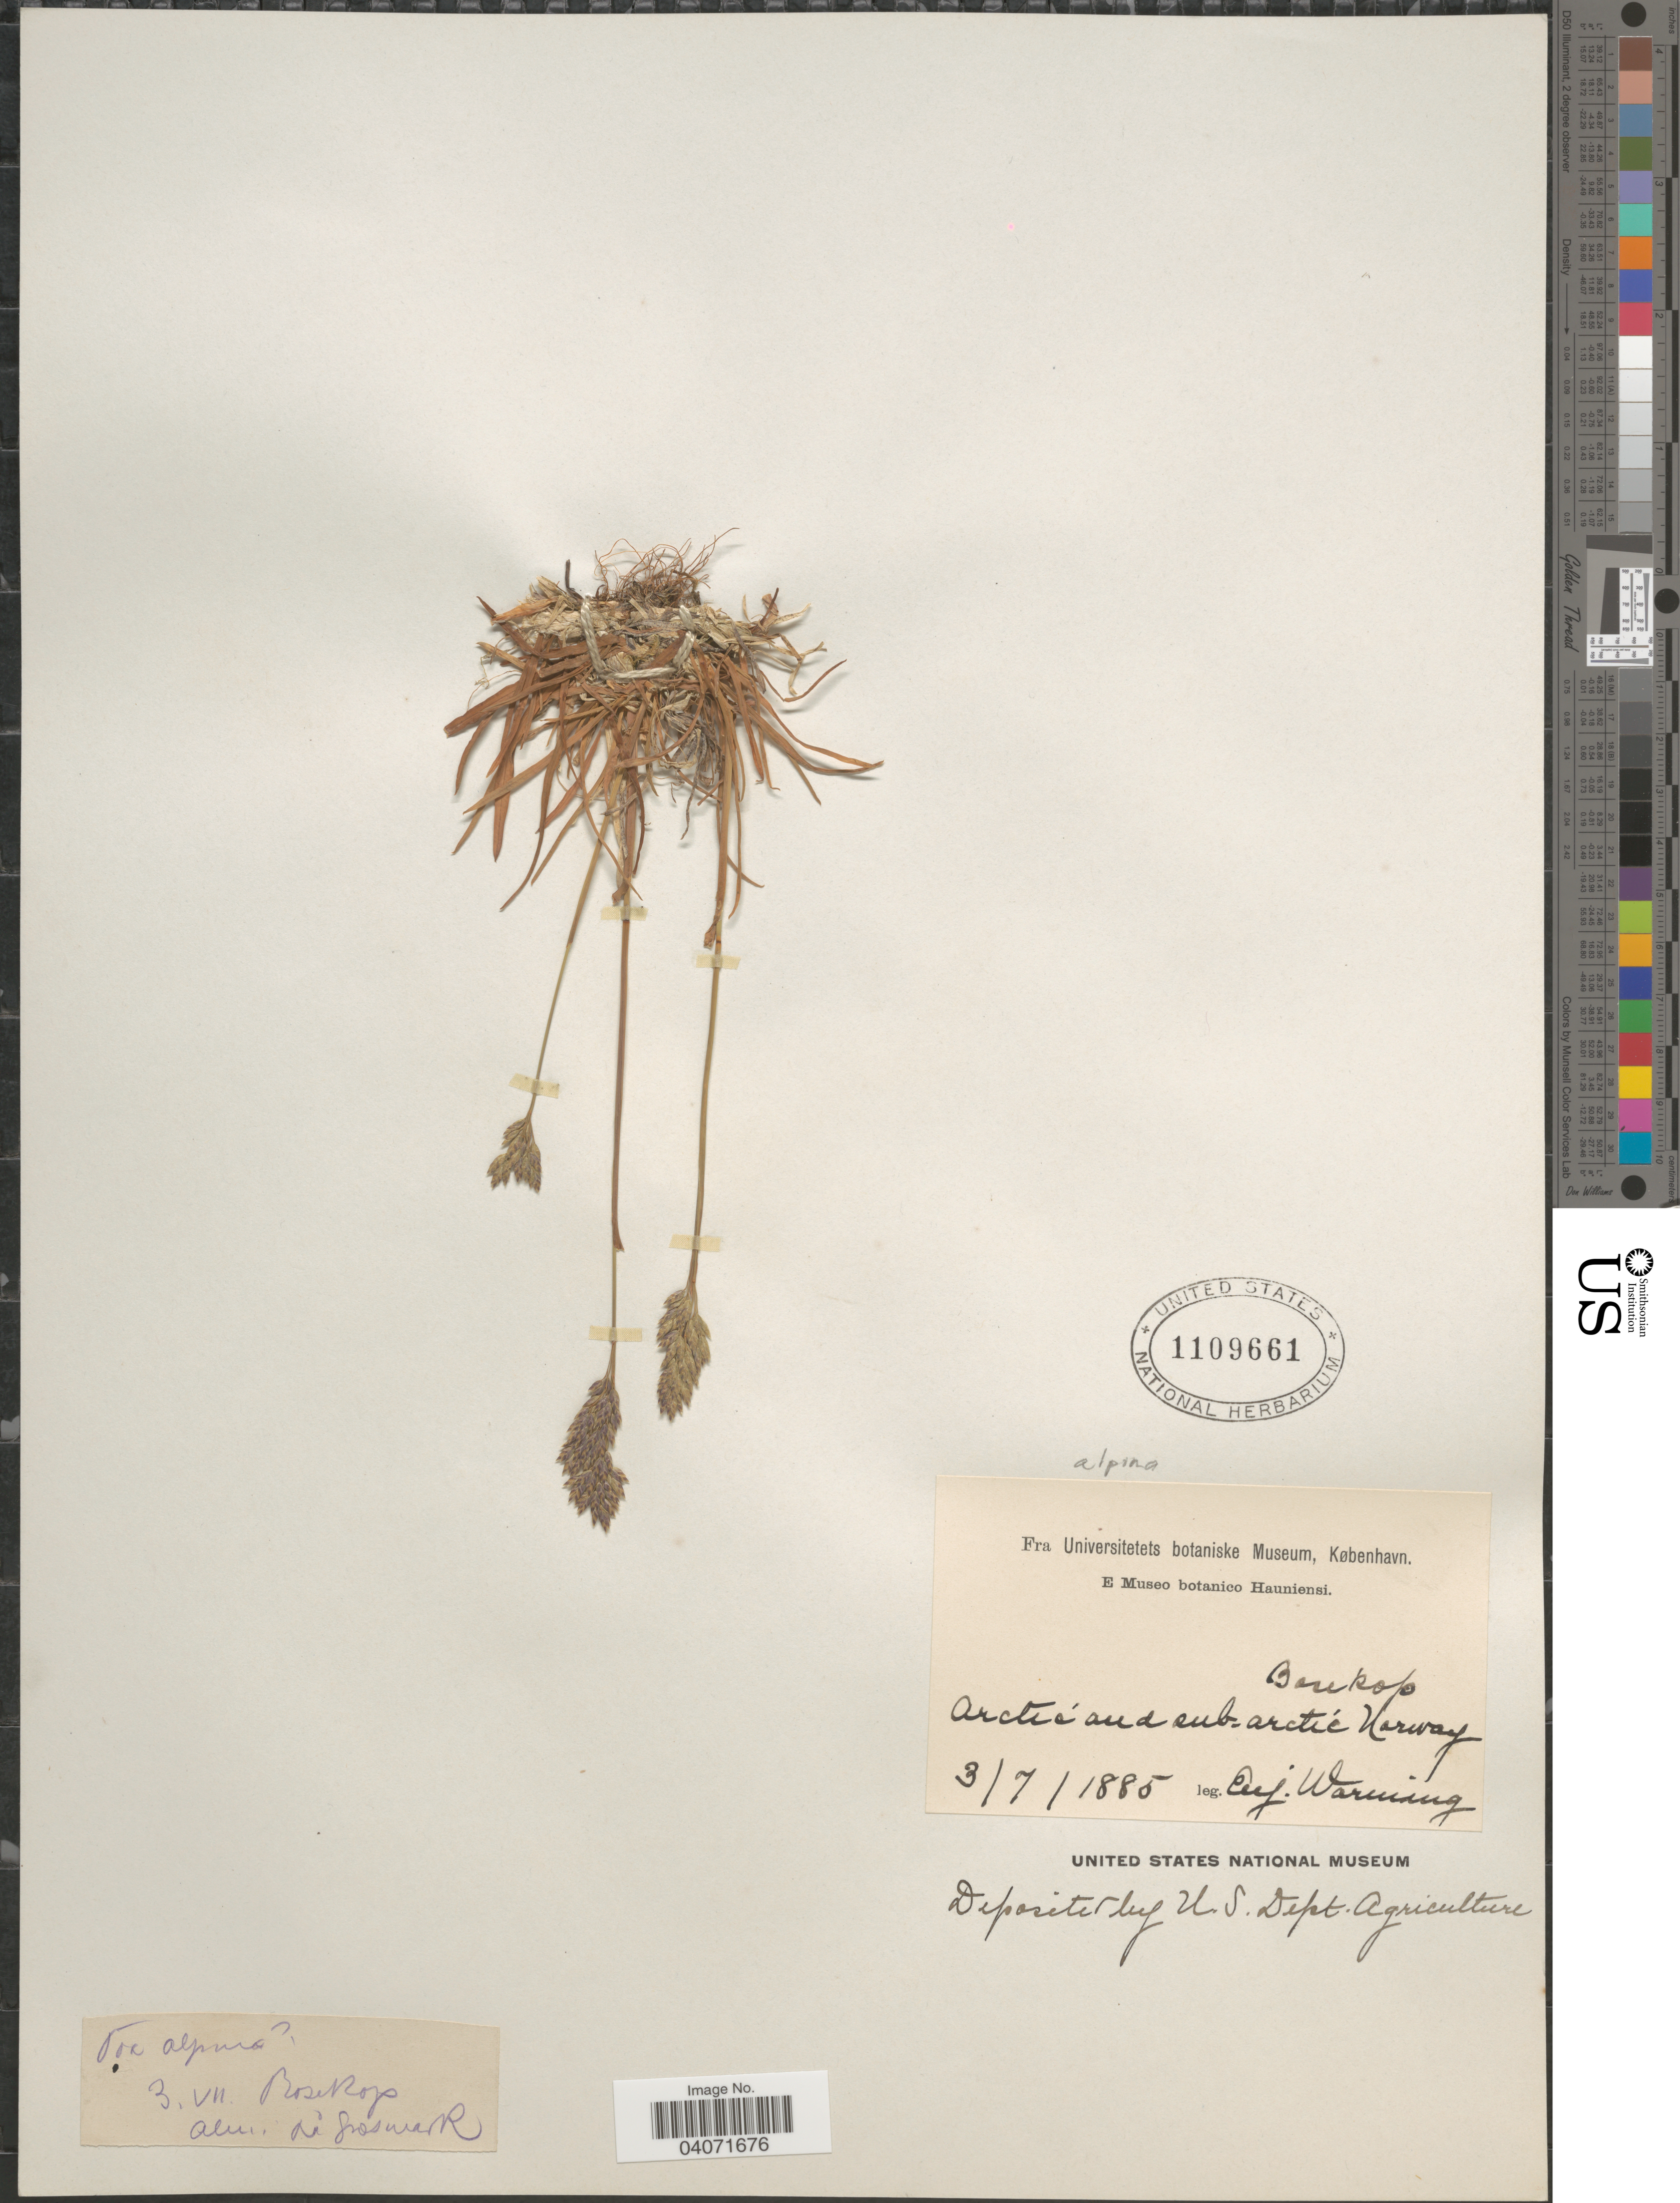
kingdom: Plantae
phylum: Tracheophyta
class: Liliopsida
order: Poales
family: Poaceae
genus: Poa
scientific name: Poa alpina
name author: L.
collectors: E. Warming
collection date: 1885-07-03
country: Norway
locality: Bosekop. Arctic and sub. arctic Norway.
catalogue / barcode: US 1109661